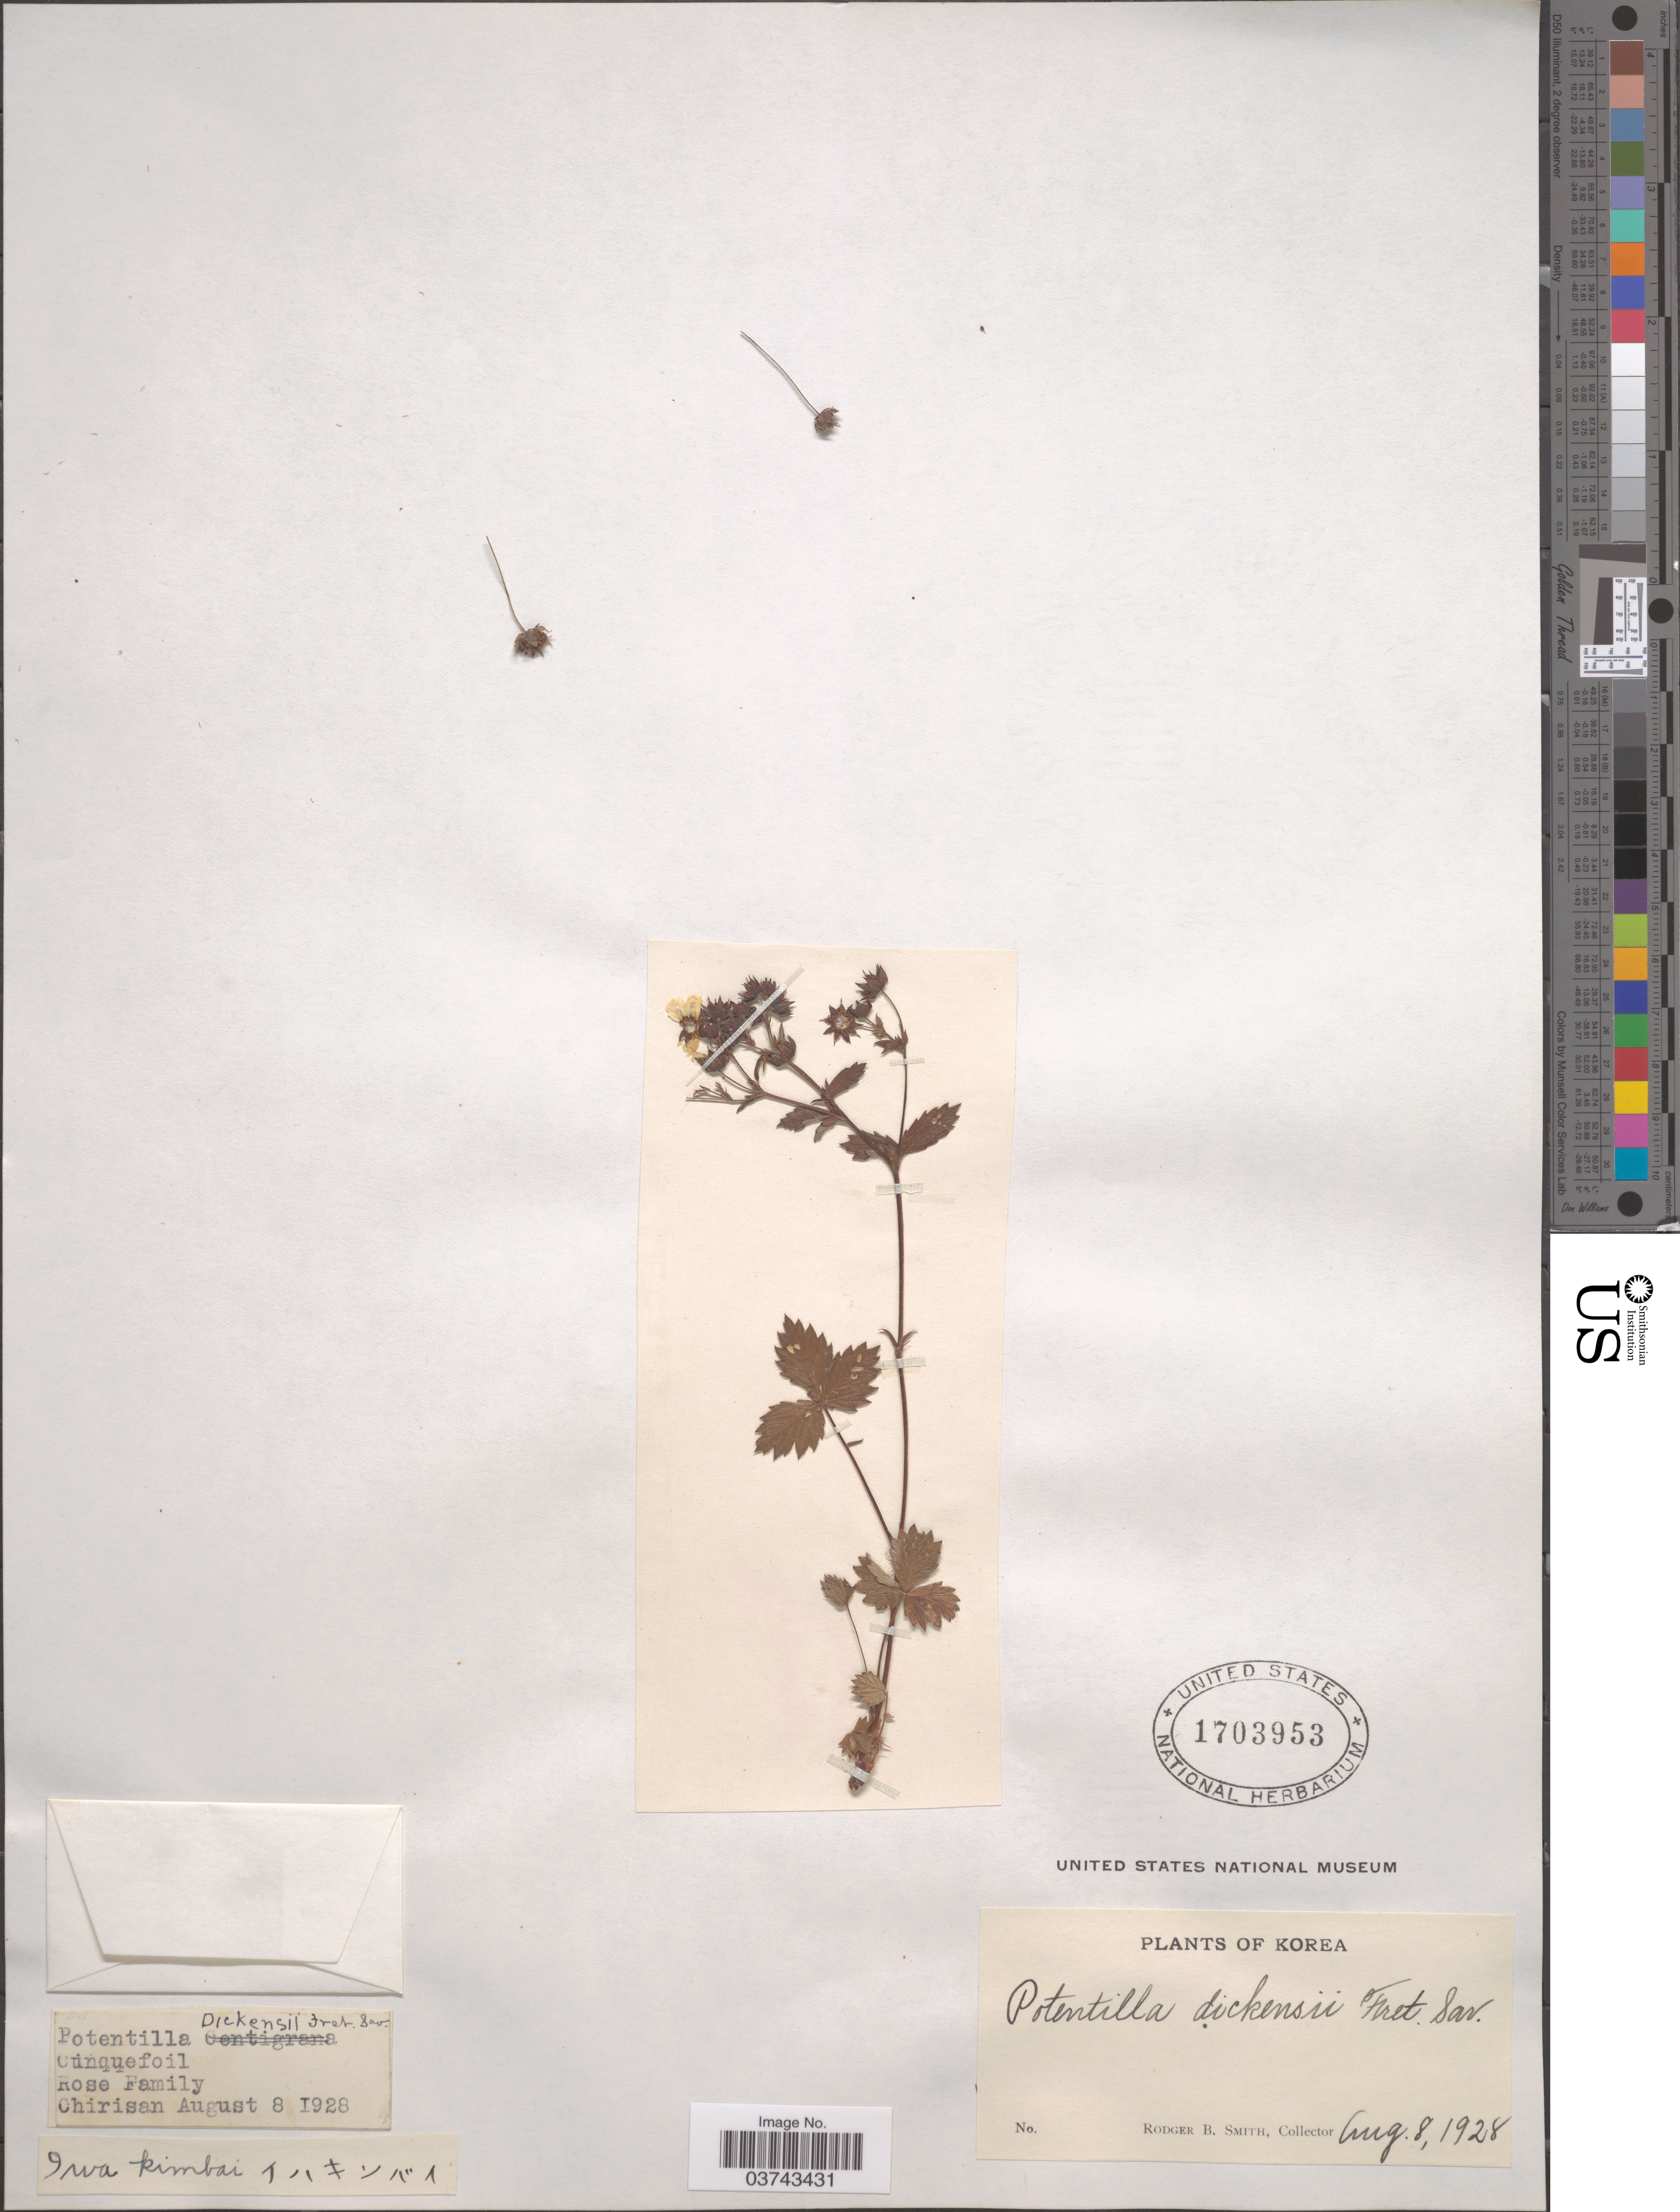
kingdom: Plantae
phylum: Tracheophyta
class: Magnoliopsida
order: Rosales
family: Rosaceae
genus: Potentilla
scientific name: Potentilla dickinsii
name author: Franch. & Sav.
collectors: R. B. Smith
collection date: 1928-08-08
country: South Korea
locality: Chirisan.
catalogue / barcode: US 1703953